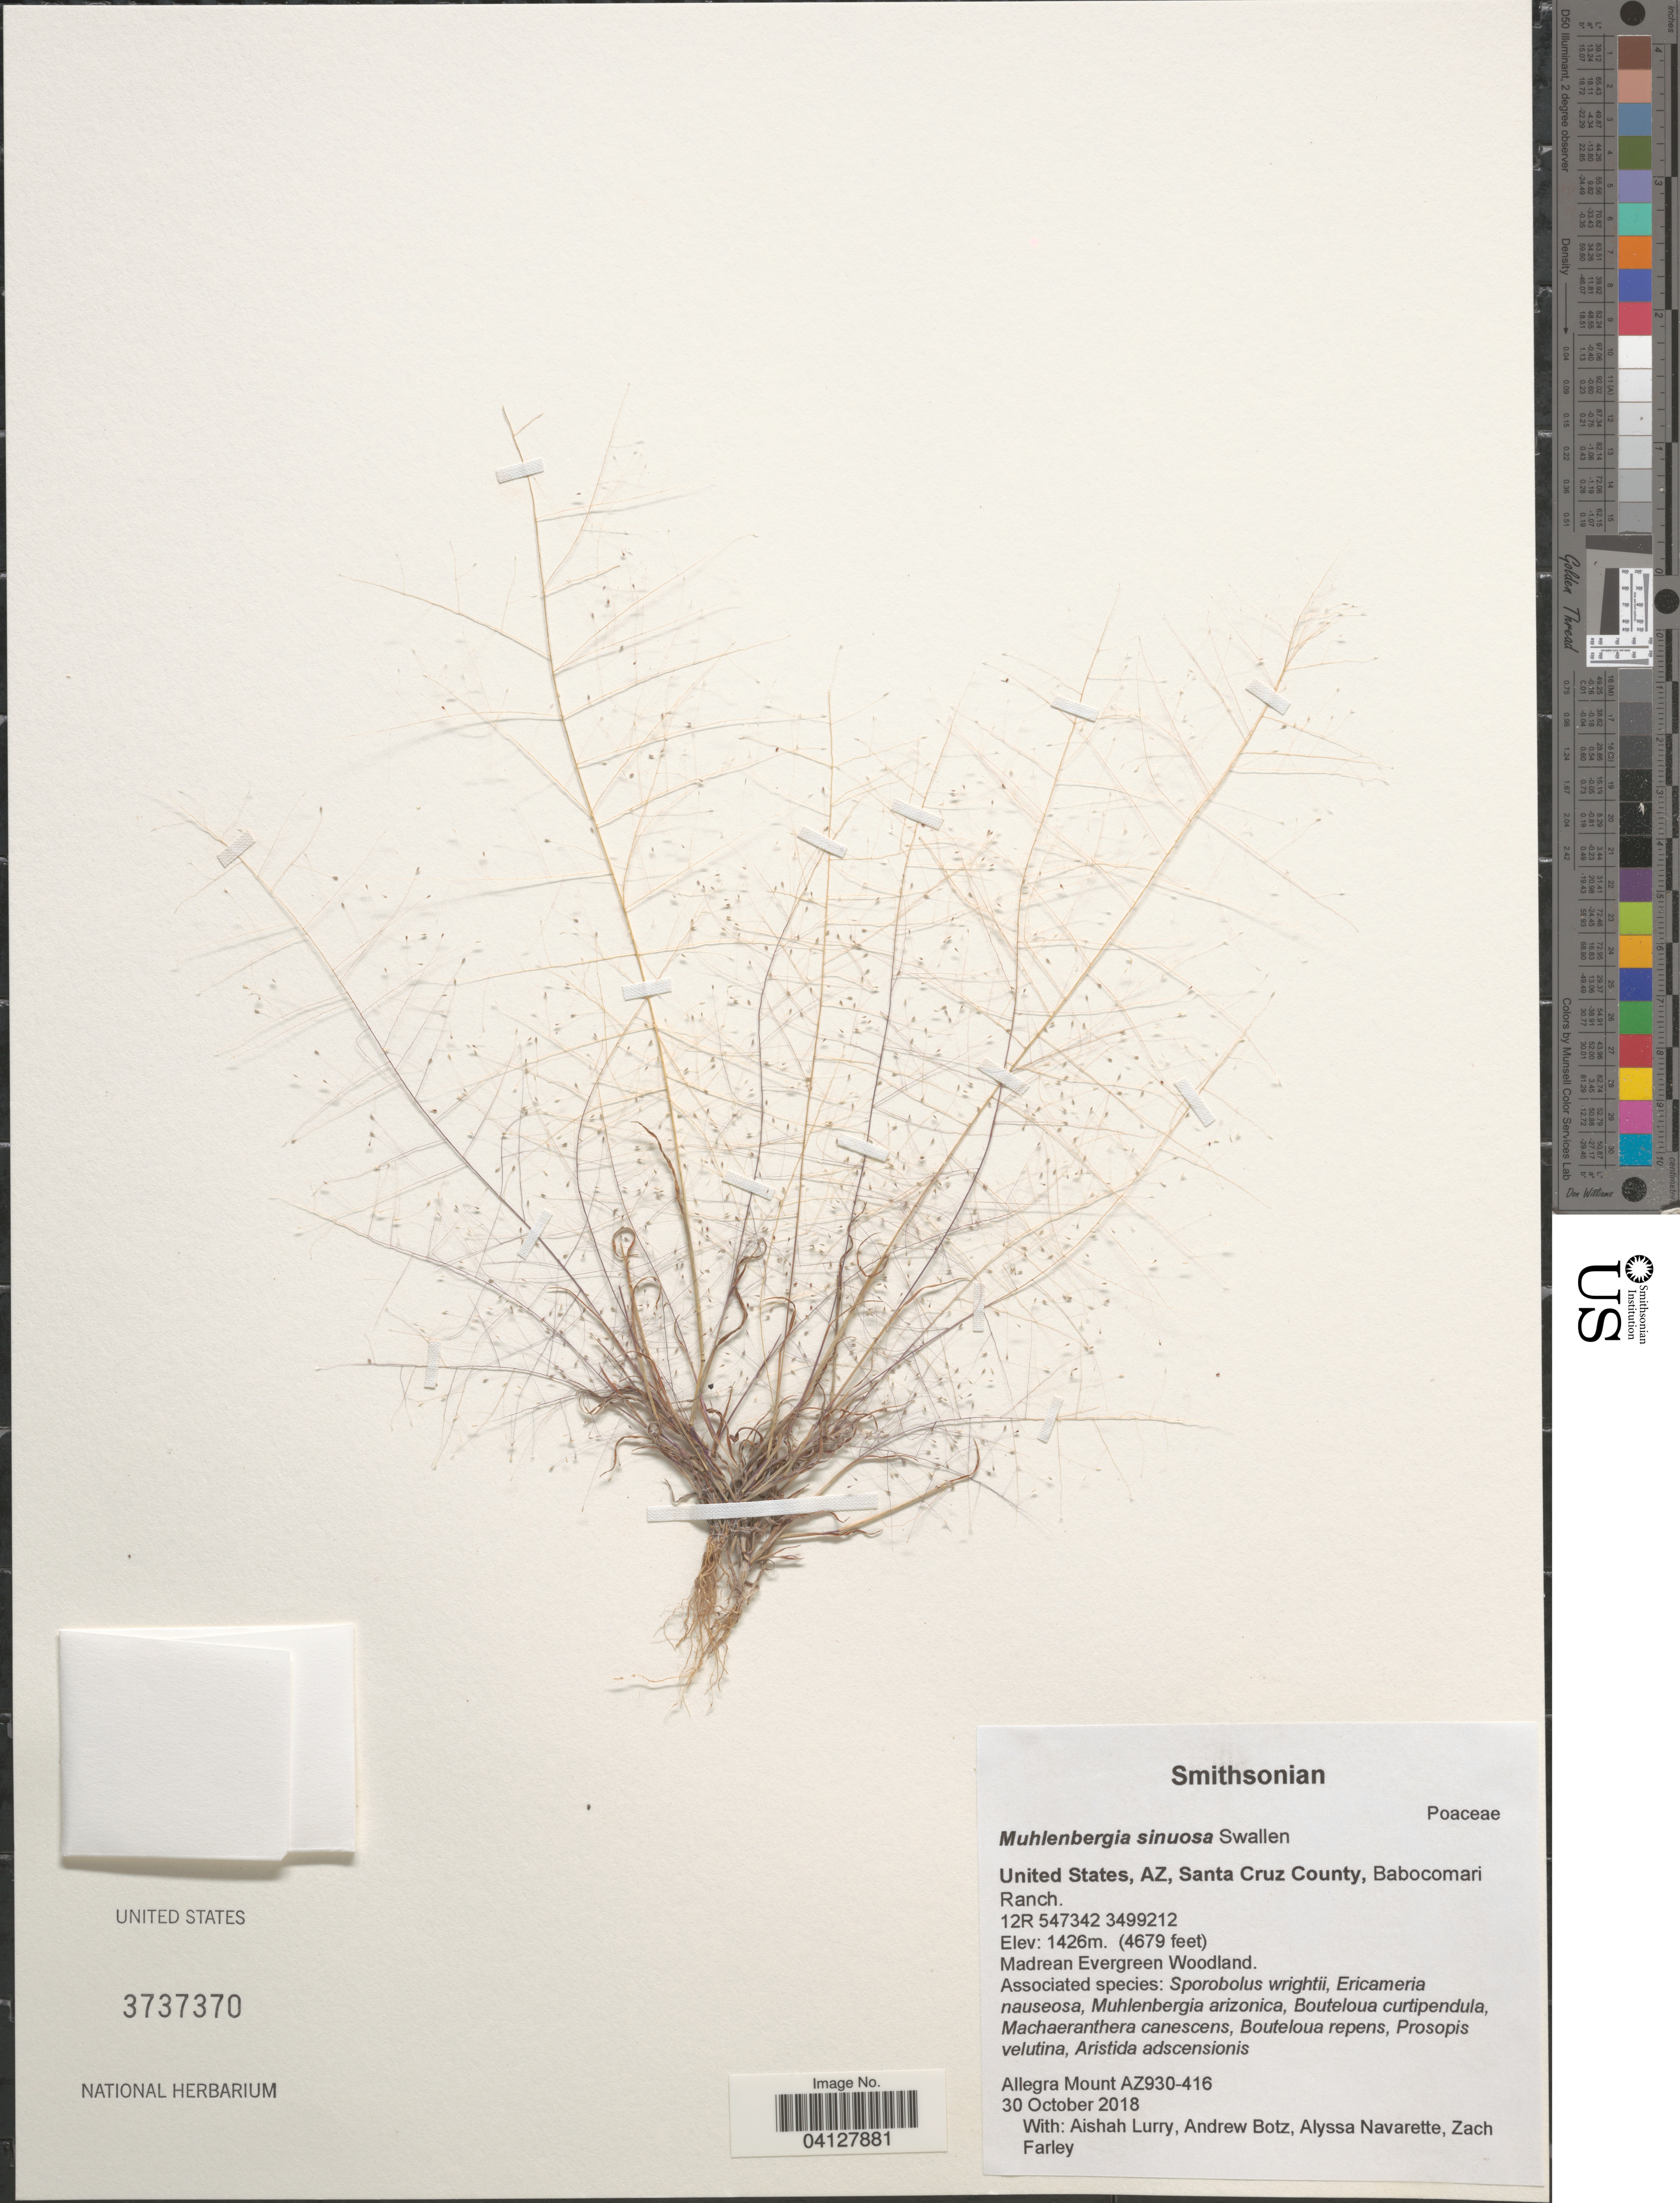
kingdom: Plantae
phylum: Tracheophyta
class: Liliopsida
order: Poales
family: Poaceae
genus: Muhlenbergia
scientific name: Muhlenbergia sinuosa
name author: Swallen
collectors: A. Mount, A. Lurry, A. Botz, A. Navarette & Z. Farley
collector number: AZ930-416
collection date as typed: Transcribed d/m/y: 30/10/2018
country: United States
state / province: Arizona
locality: Santa Cruz County, Babocomari Ranch. 12R 5474342 3499212.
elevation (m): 1426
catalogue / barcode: US 3737370